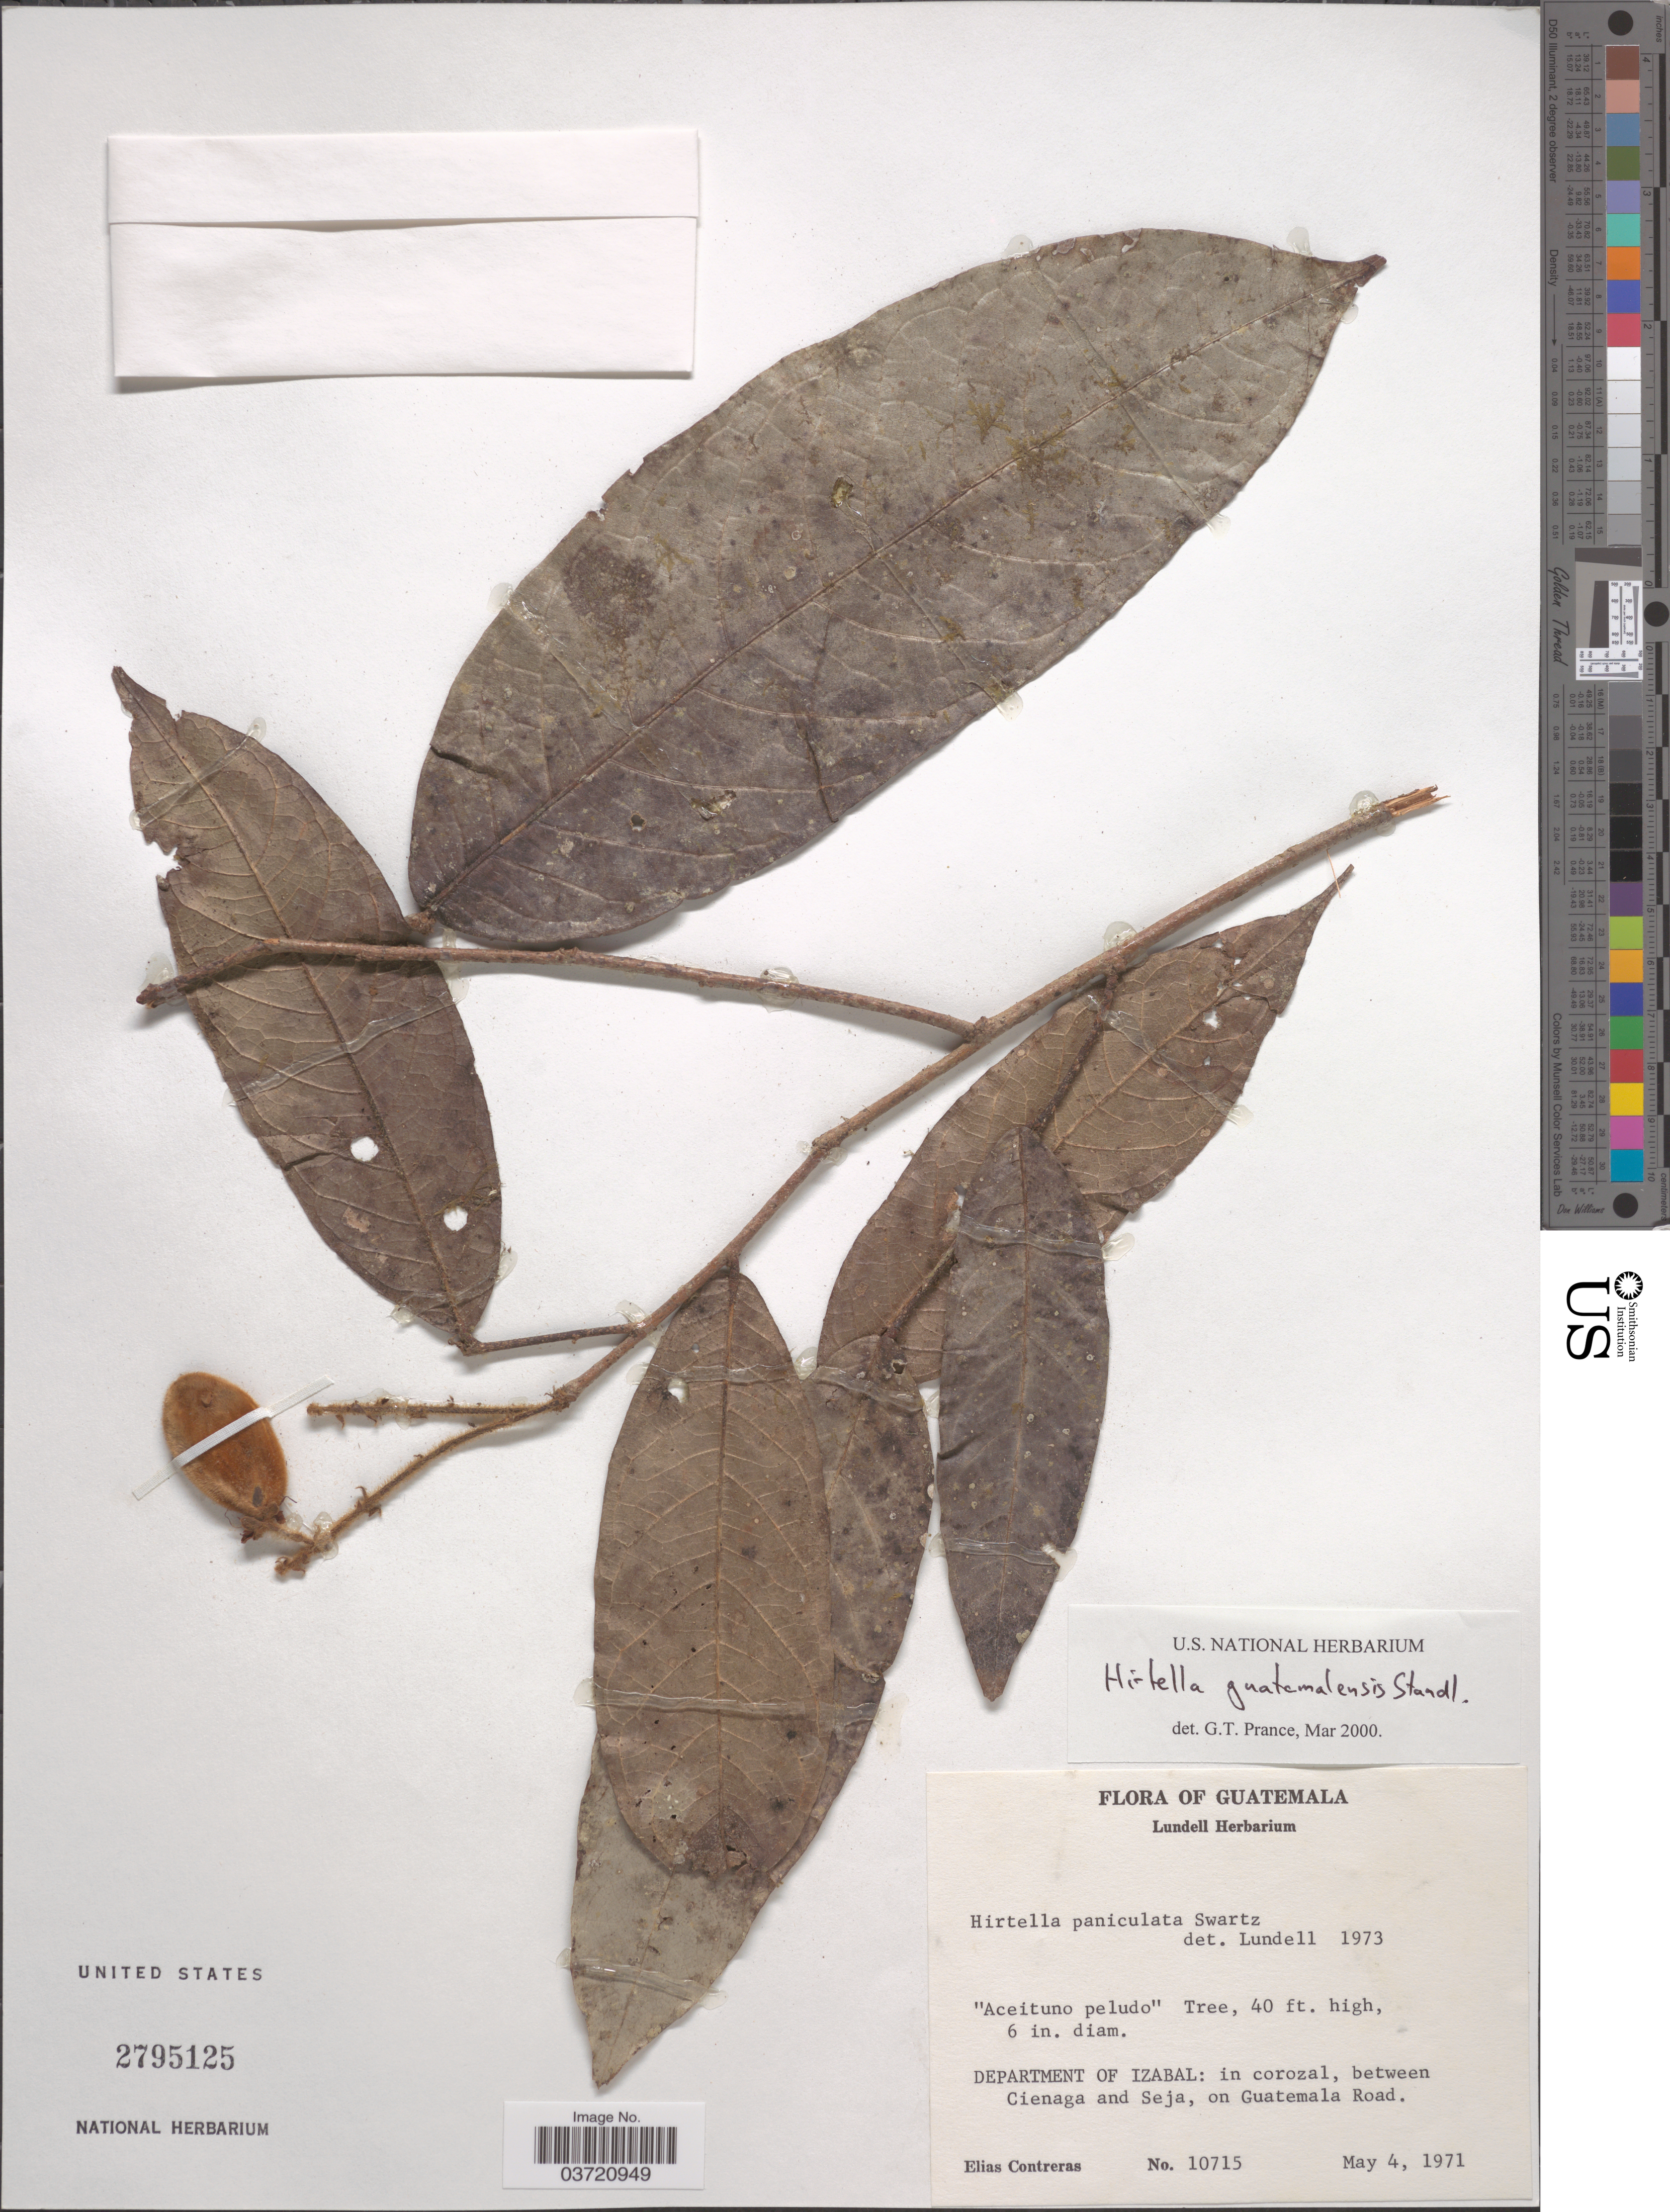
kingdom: Plantae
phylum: Tracheophyta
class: Magnoliopsida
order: Malpighiales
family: Chrysobalanaceae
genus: Hirtella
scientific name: Hirtella guatemalensis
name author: Standl.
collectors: E. Contreras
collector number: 10715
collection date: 1971-05-04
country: Guatemala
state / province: Izabal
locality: Department of Izabal: in corozal, between Cienaga and Seja, on Guatemala Road.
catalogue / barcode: US 2795125